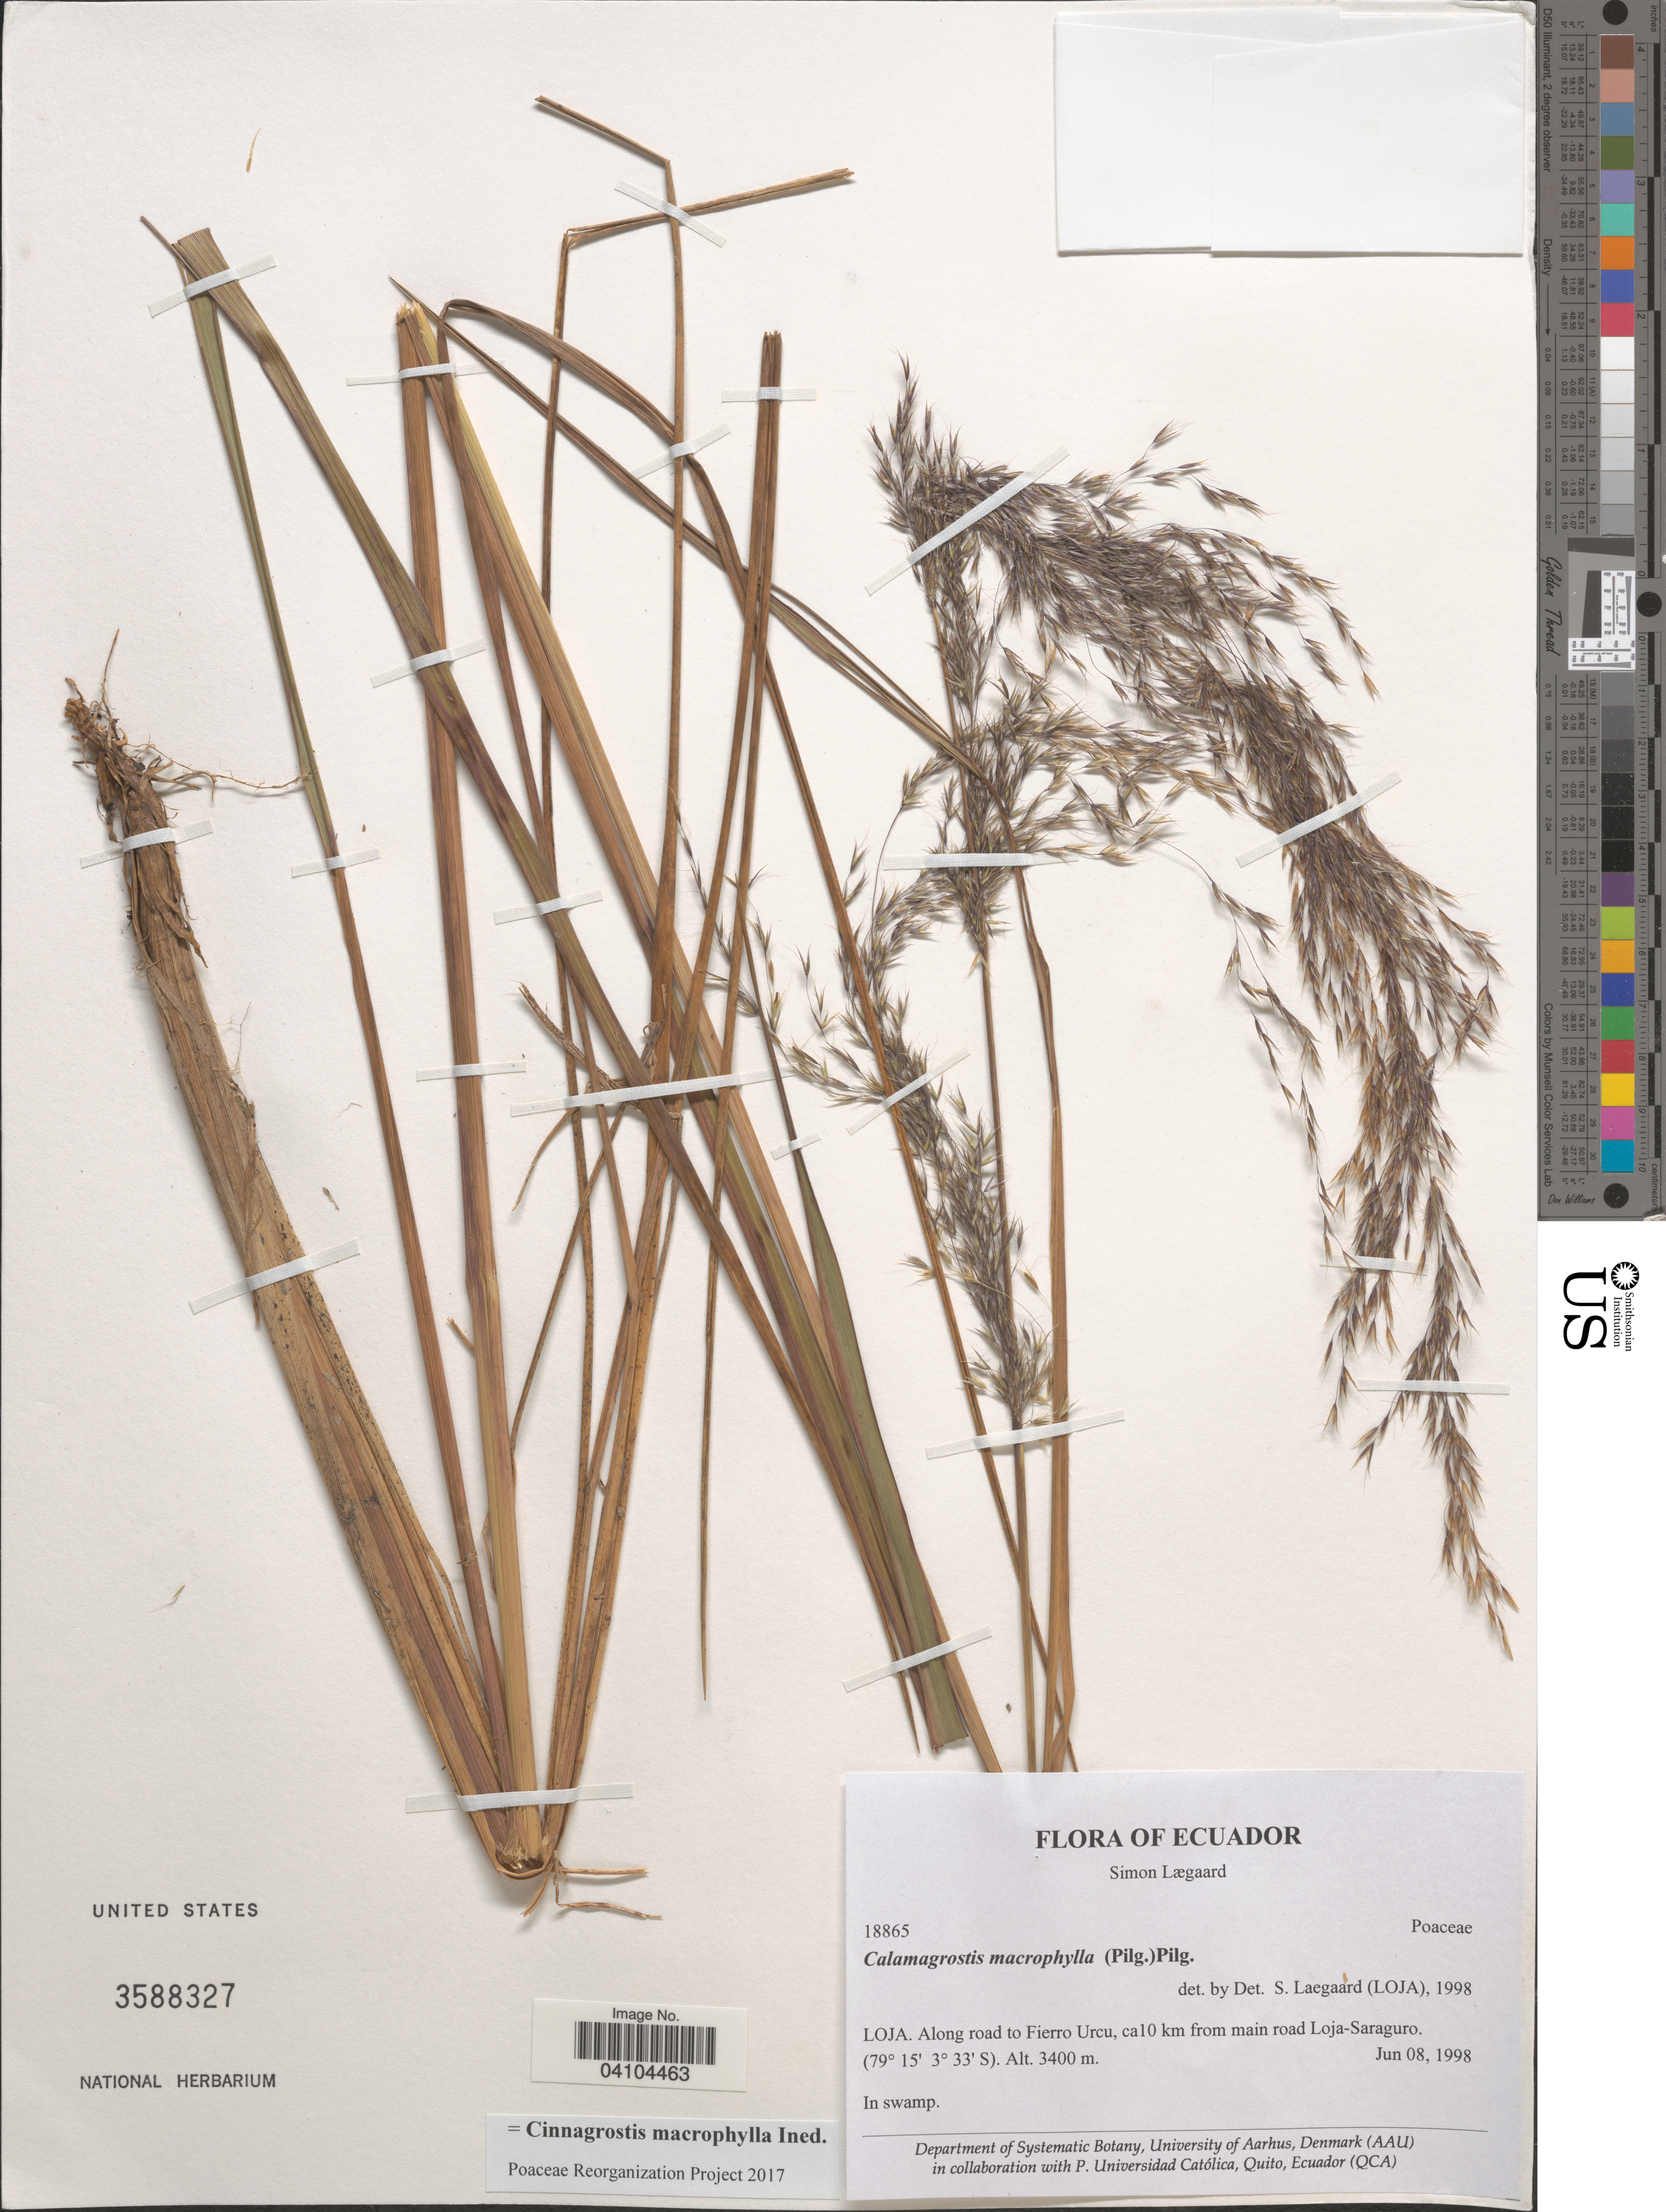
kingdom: Plantae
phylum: Tracheophyta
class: Liliopsida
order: Poales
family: Poaceae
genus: Cinnagrostis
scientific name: Cinnagrostis macrophylla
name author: (Pilg.) P.M. Peterson et al.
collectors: S. Lægaard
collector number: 18865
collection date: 1998-06-08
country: Ecuador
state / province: Loja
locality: Along road to Fierro Urcu, ca10 km from main road Loja-Saraguro.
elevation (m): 3400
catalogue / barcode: US 3588327